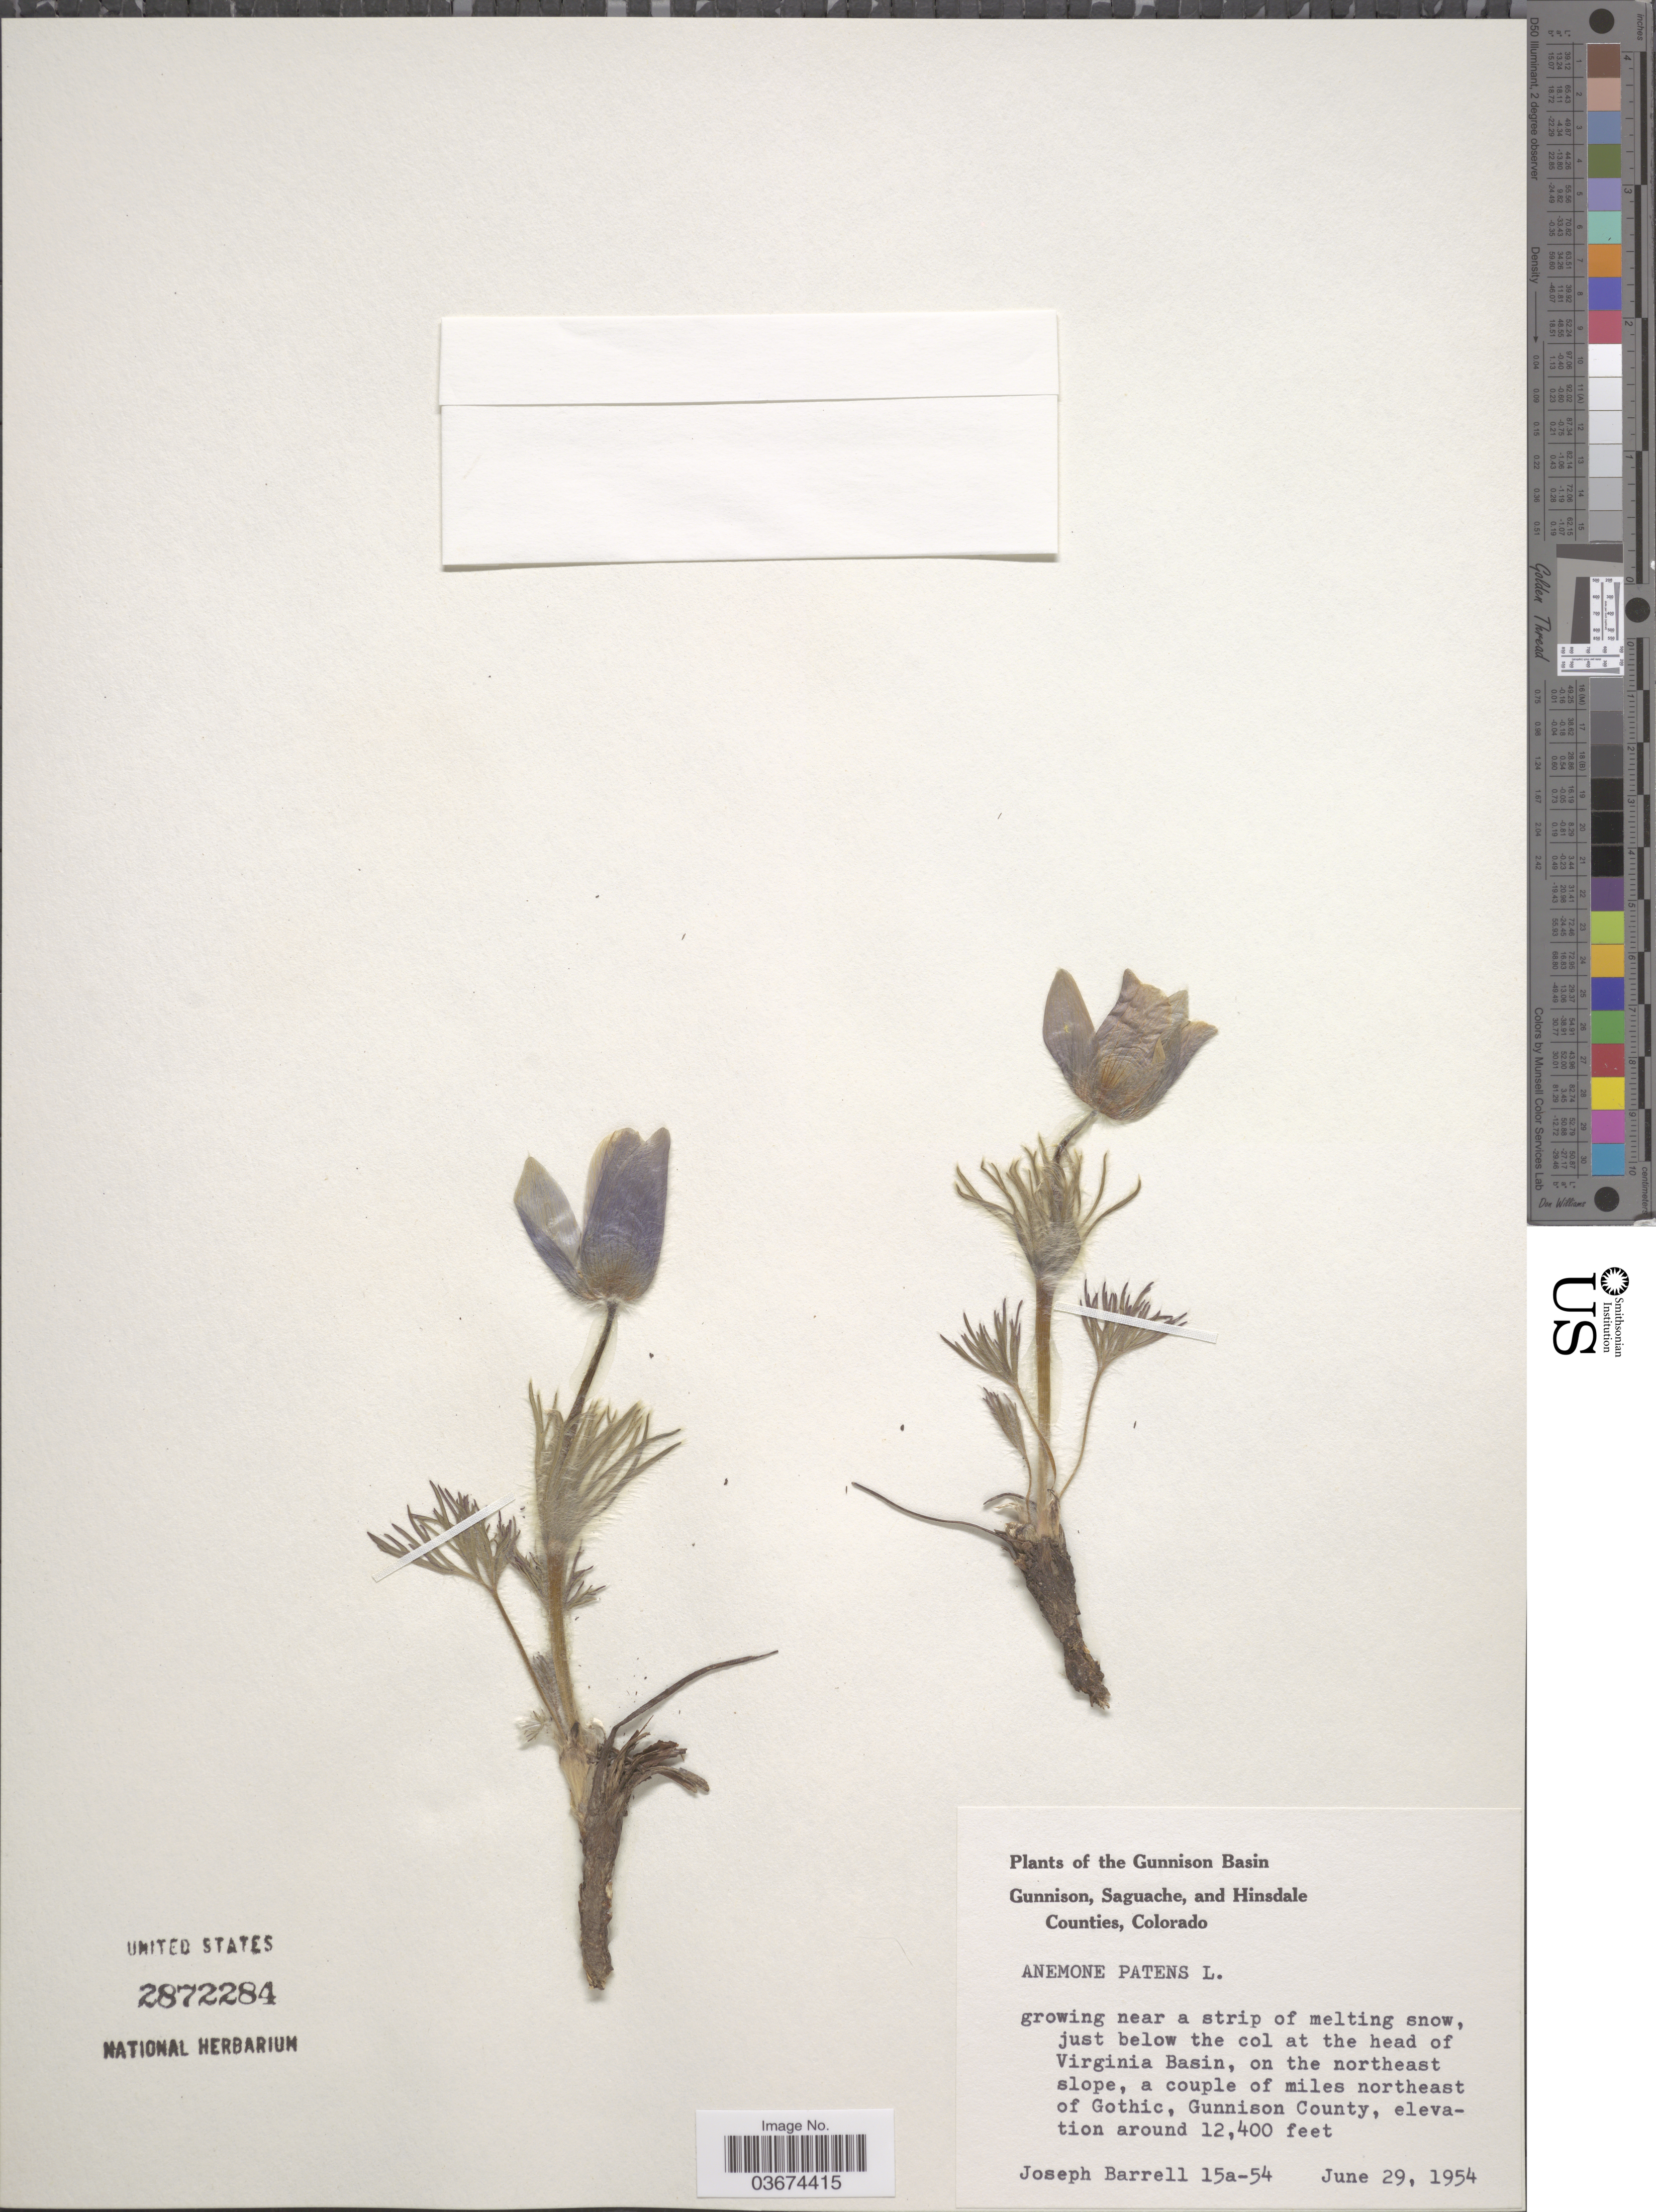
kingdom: Plantae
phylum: Tracheophyta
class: Magnoliopsida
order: Ranunculales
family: Ranunculaceae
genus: Pulsatilla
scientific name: Pulsatilla nuttalliana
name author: (DC.) Bercht. & J. Presl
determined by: Strong, Mark T., (BOT), Smithsonian Institution - National Museum of Natural History (UNITED STATES)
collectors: J. Barrell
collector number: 15a-54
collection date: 1954-06-29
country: United States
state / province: Colorado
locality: The Gunnison Basin. Just below the col at the head of Virginia Basin, on the northeast slope, a couple of miles northeast of Gothic, Gunnison County.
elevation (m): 3780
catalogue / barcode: US 2872284